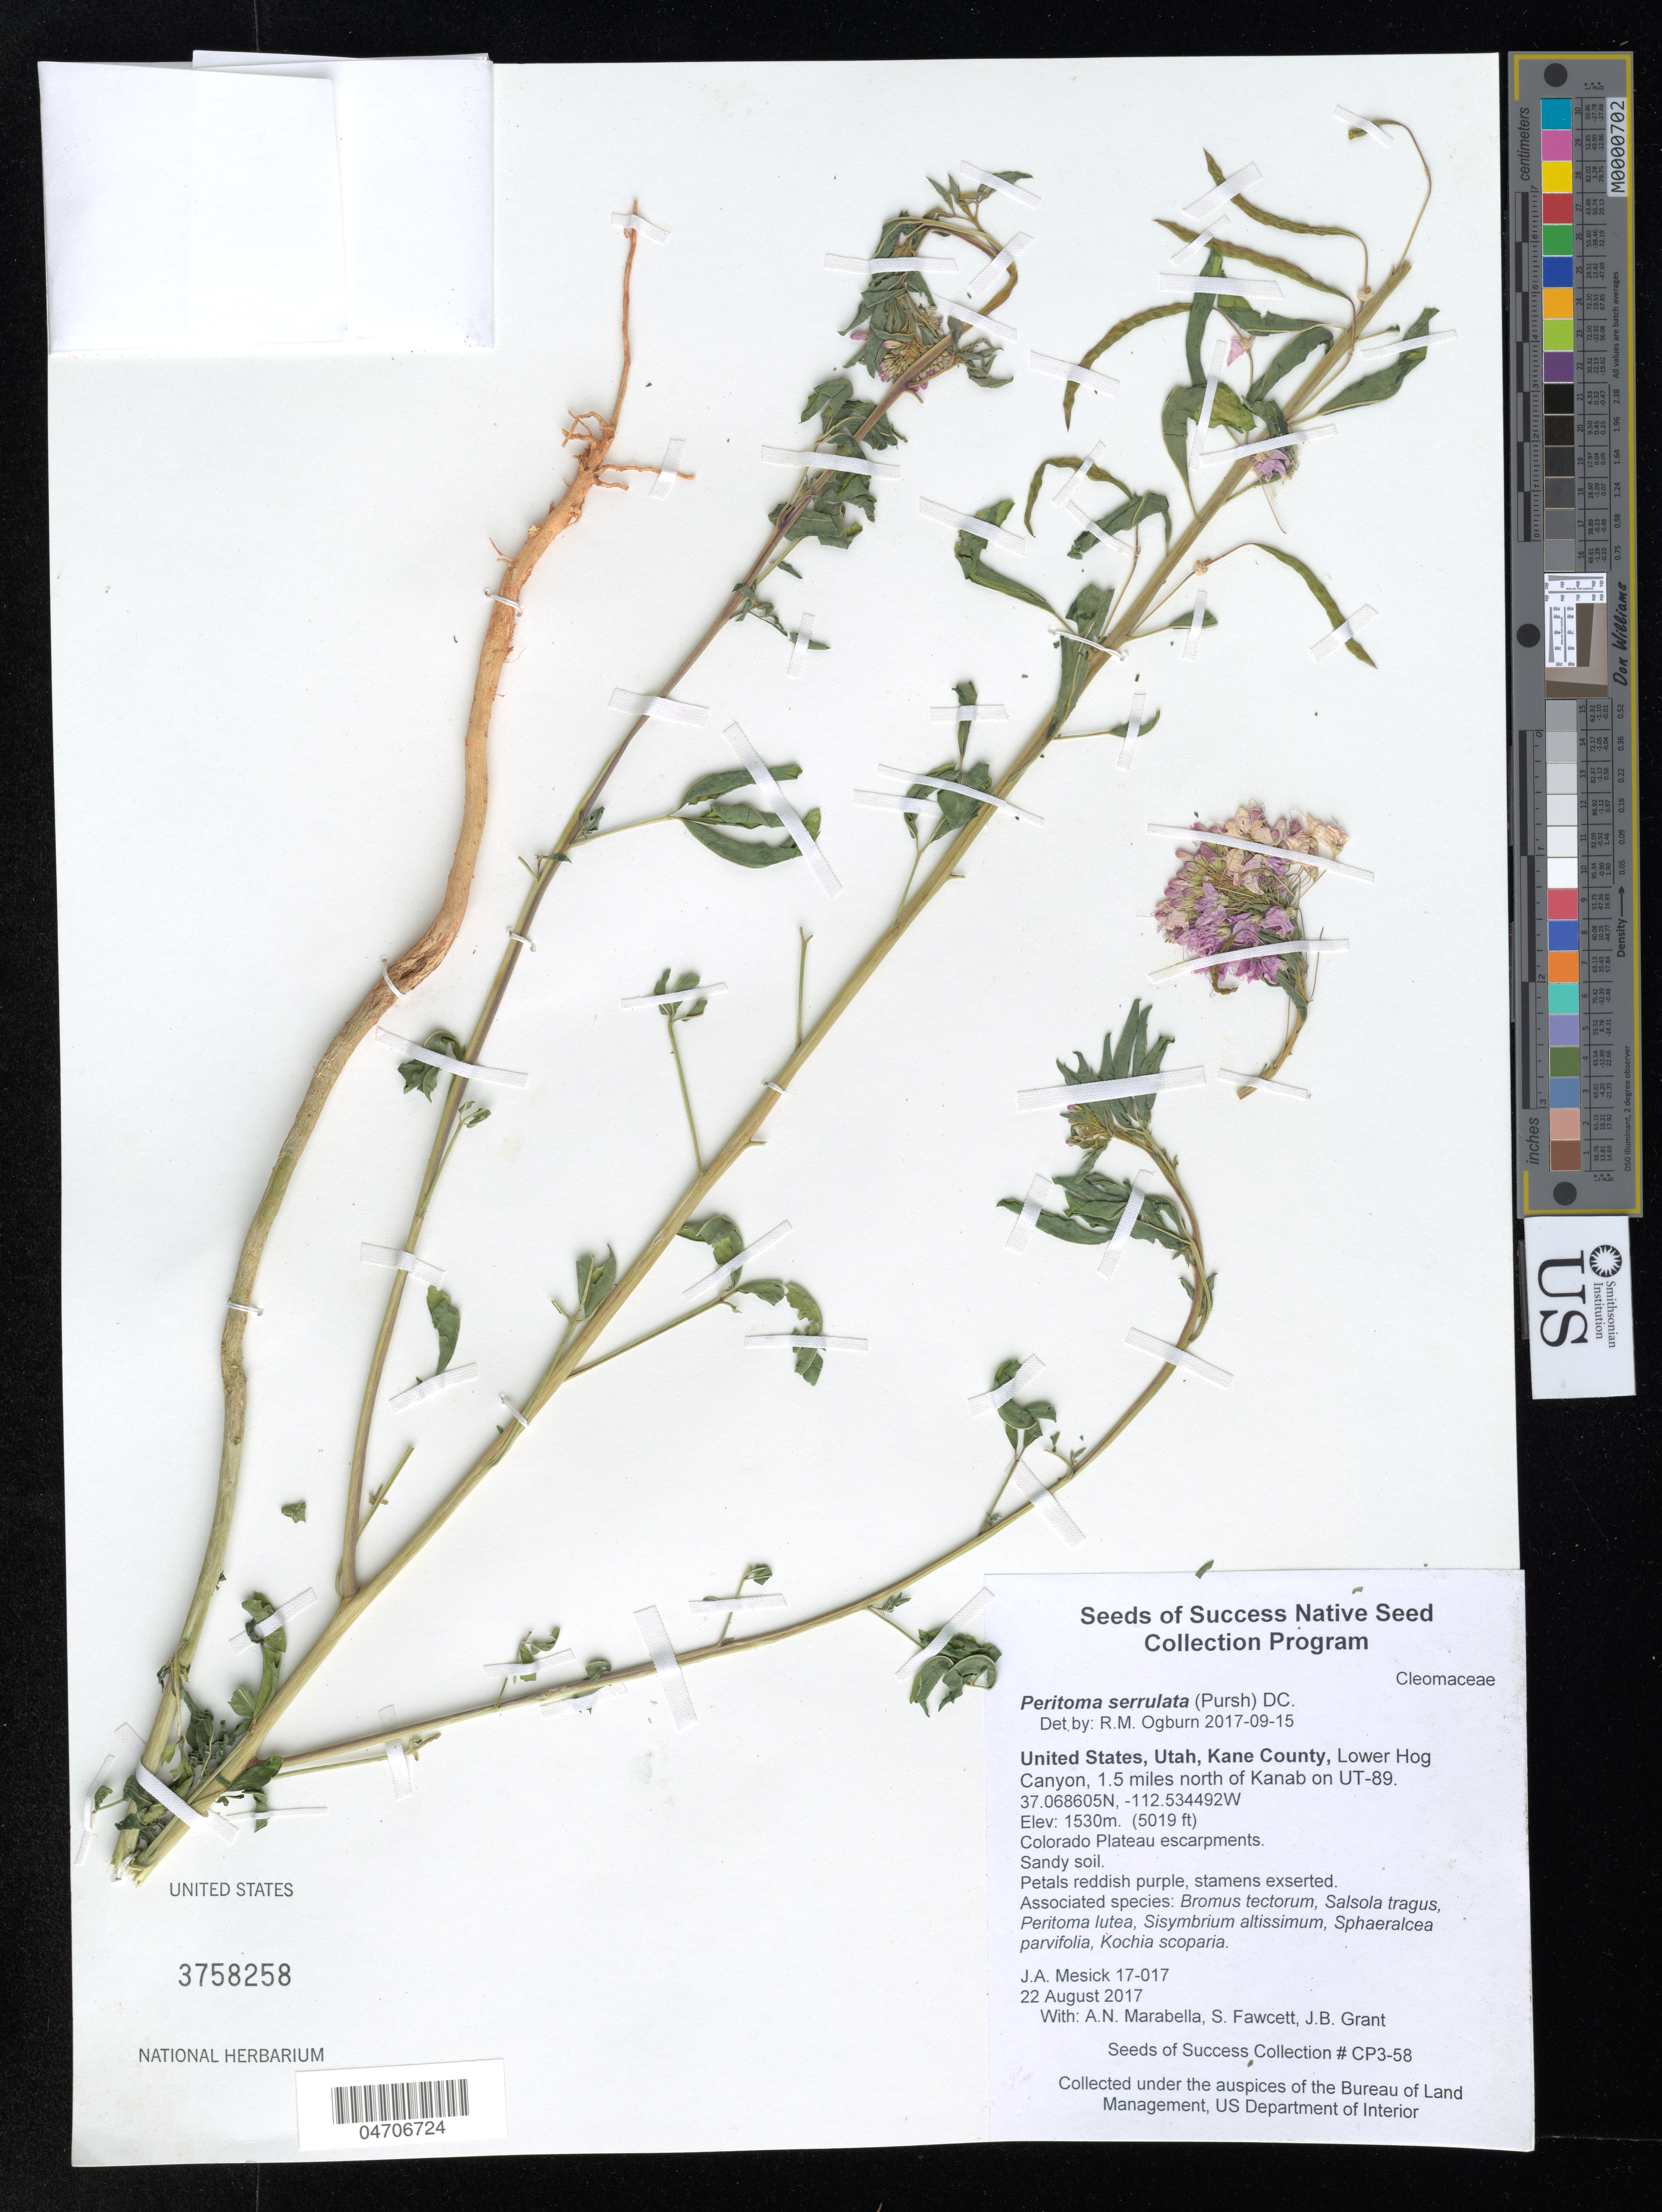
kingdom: Plantae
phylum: Tracheophyta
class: Magnoliopsida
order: Brassicales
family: Cleomaceae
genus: Peritoma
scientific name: Peritoma serrulata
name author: (Pursh) DC.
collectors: J. Mesick, A. Marabella, S. Fawcett & J. Grant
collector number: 17-017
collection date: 2017-08-22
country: United States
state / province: Utah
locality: Kane County, Lower Hog Canyon, 1.5 miles north of Kanab on UT-89.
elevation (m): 1530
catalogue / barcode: US 3758258